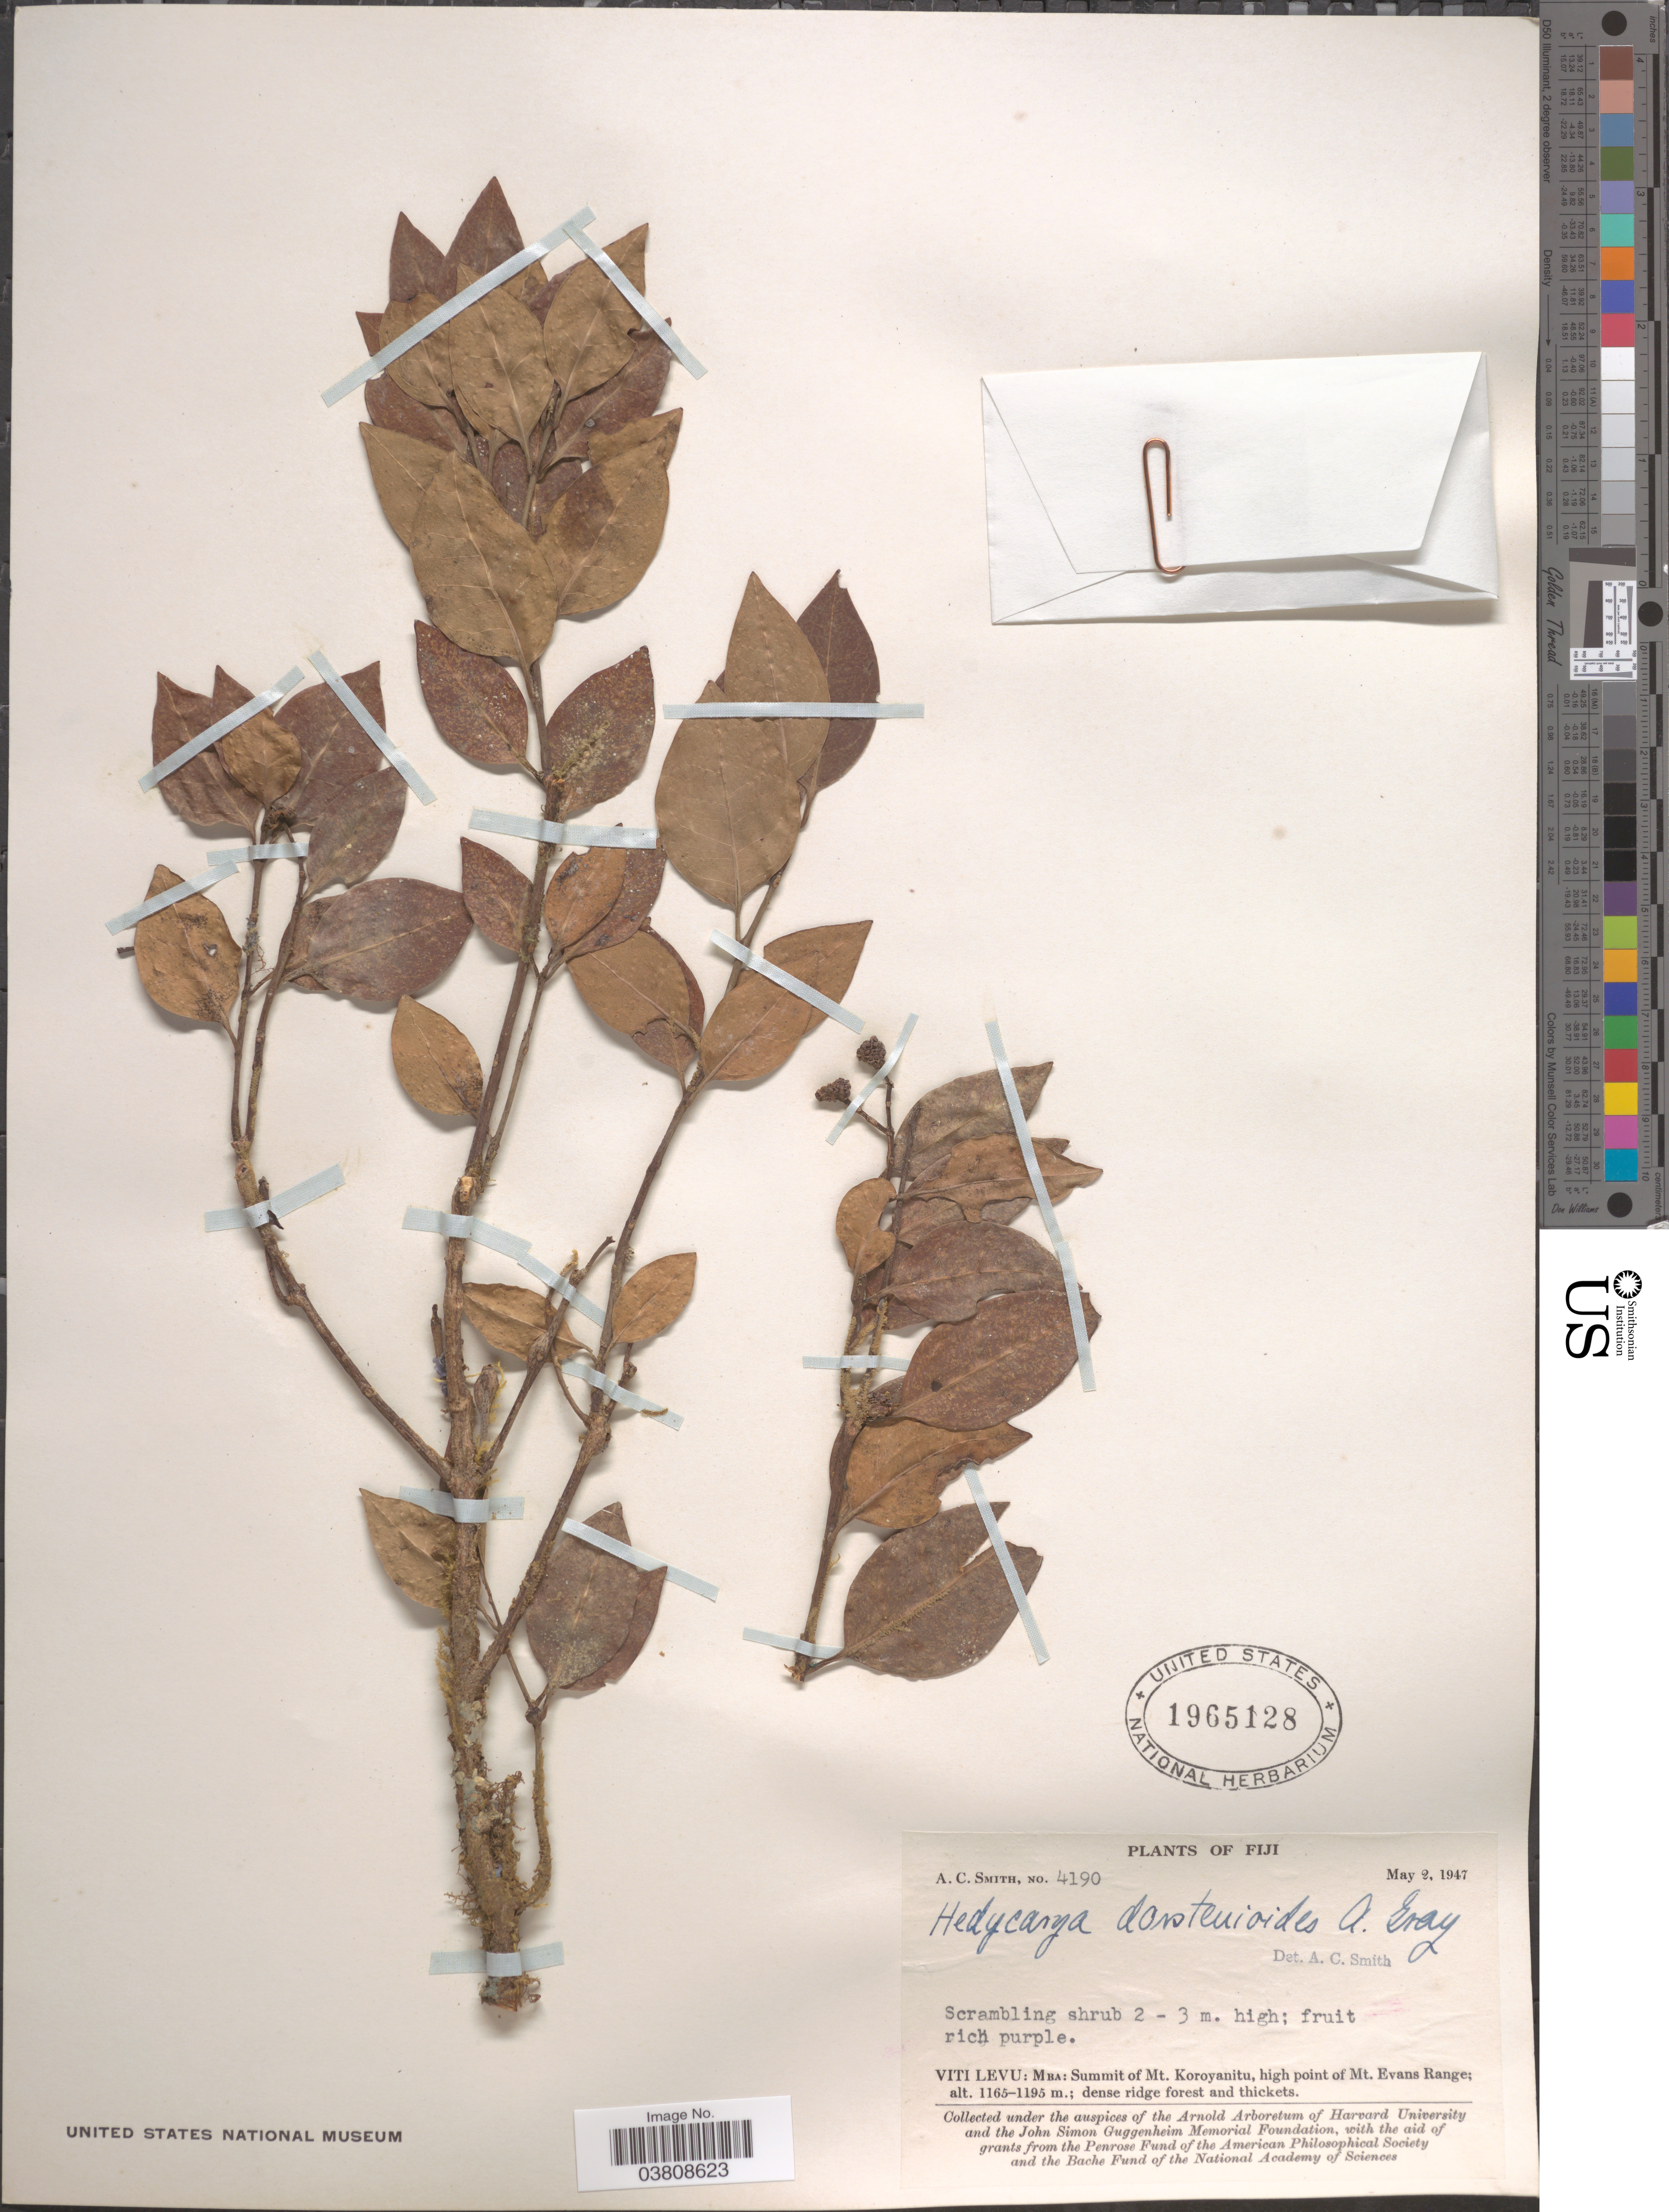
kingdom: Plantae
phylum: Tracheophyta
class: Magnoliopsida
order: Laurales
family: Monimiaceae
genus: Hedycarya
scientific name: Hedycarya dorstenioides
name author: A. Gray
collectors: A. C. Smith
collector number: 4190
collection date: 1947-05-02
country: Fiji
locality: Viti Levu: Mba: Summit of Mt. Koroyanitu, high point of Mt. Evans Range.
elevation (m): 1165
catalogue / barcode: US 1965128